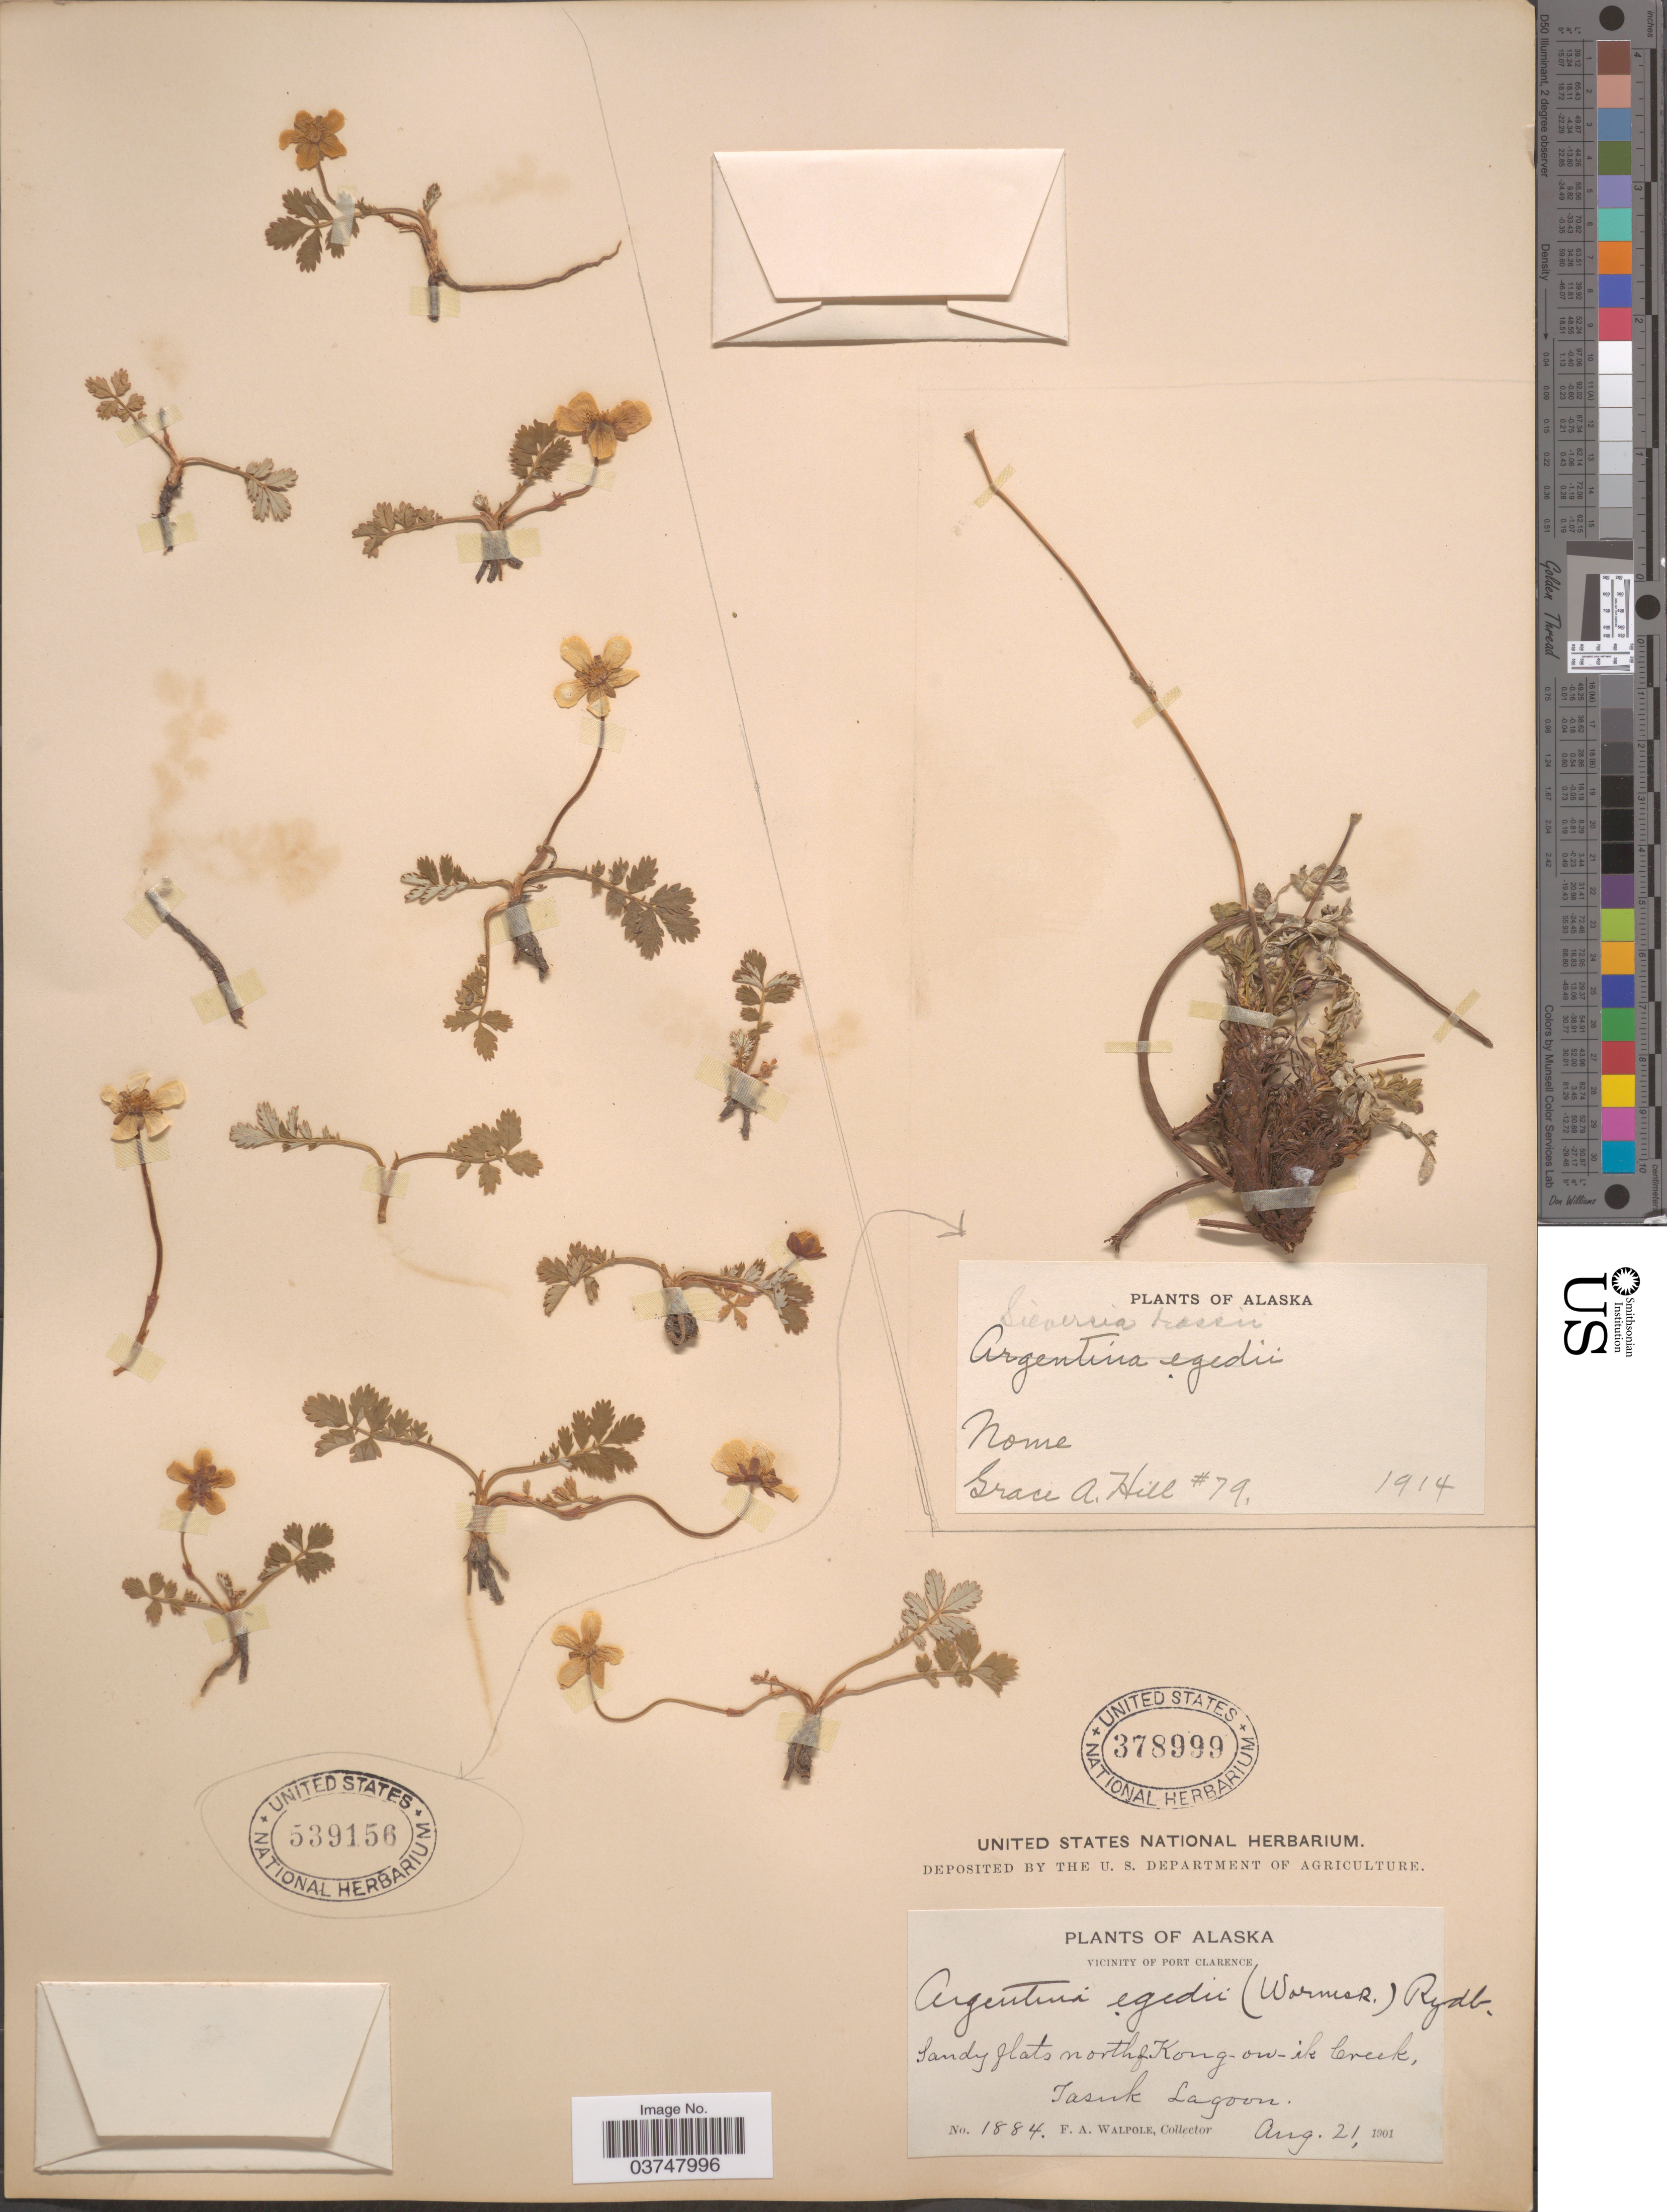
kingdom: Plantae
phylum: Tracheophyta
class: Magnoliopsida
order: Rosales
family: Rosaceae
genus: Argentina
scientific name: Argentina egedii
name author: (Wormsk. ex Oeder) Rydb.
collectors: F. Walpole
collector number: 1884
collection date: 1901-08-21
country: United States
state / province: Alaska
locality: Vicinity of Port Clarence. Sandy flats north of Kong-ow-ik Creek, Tasuk Lagoon.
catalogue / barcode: US 378999-2